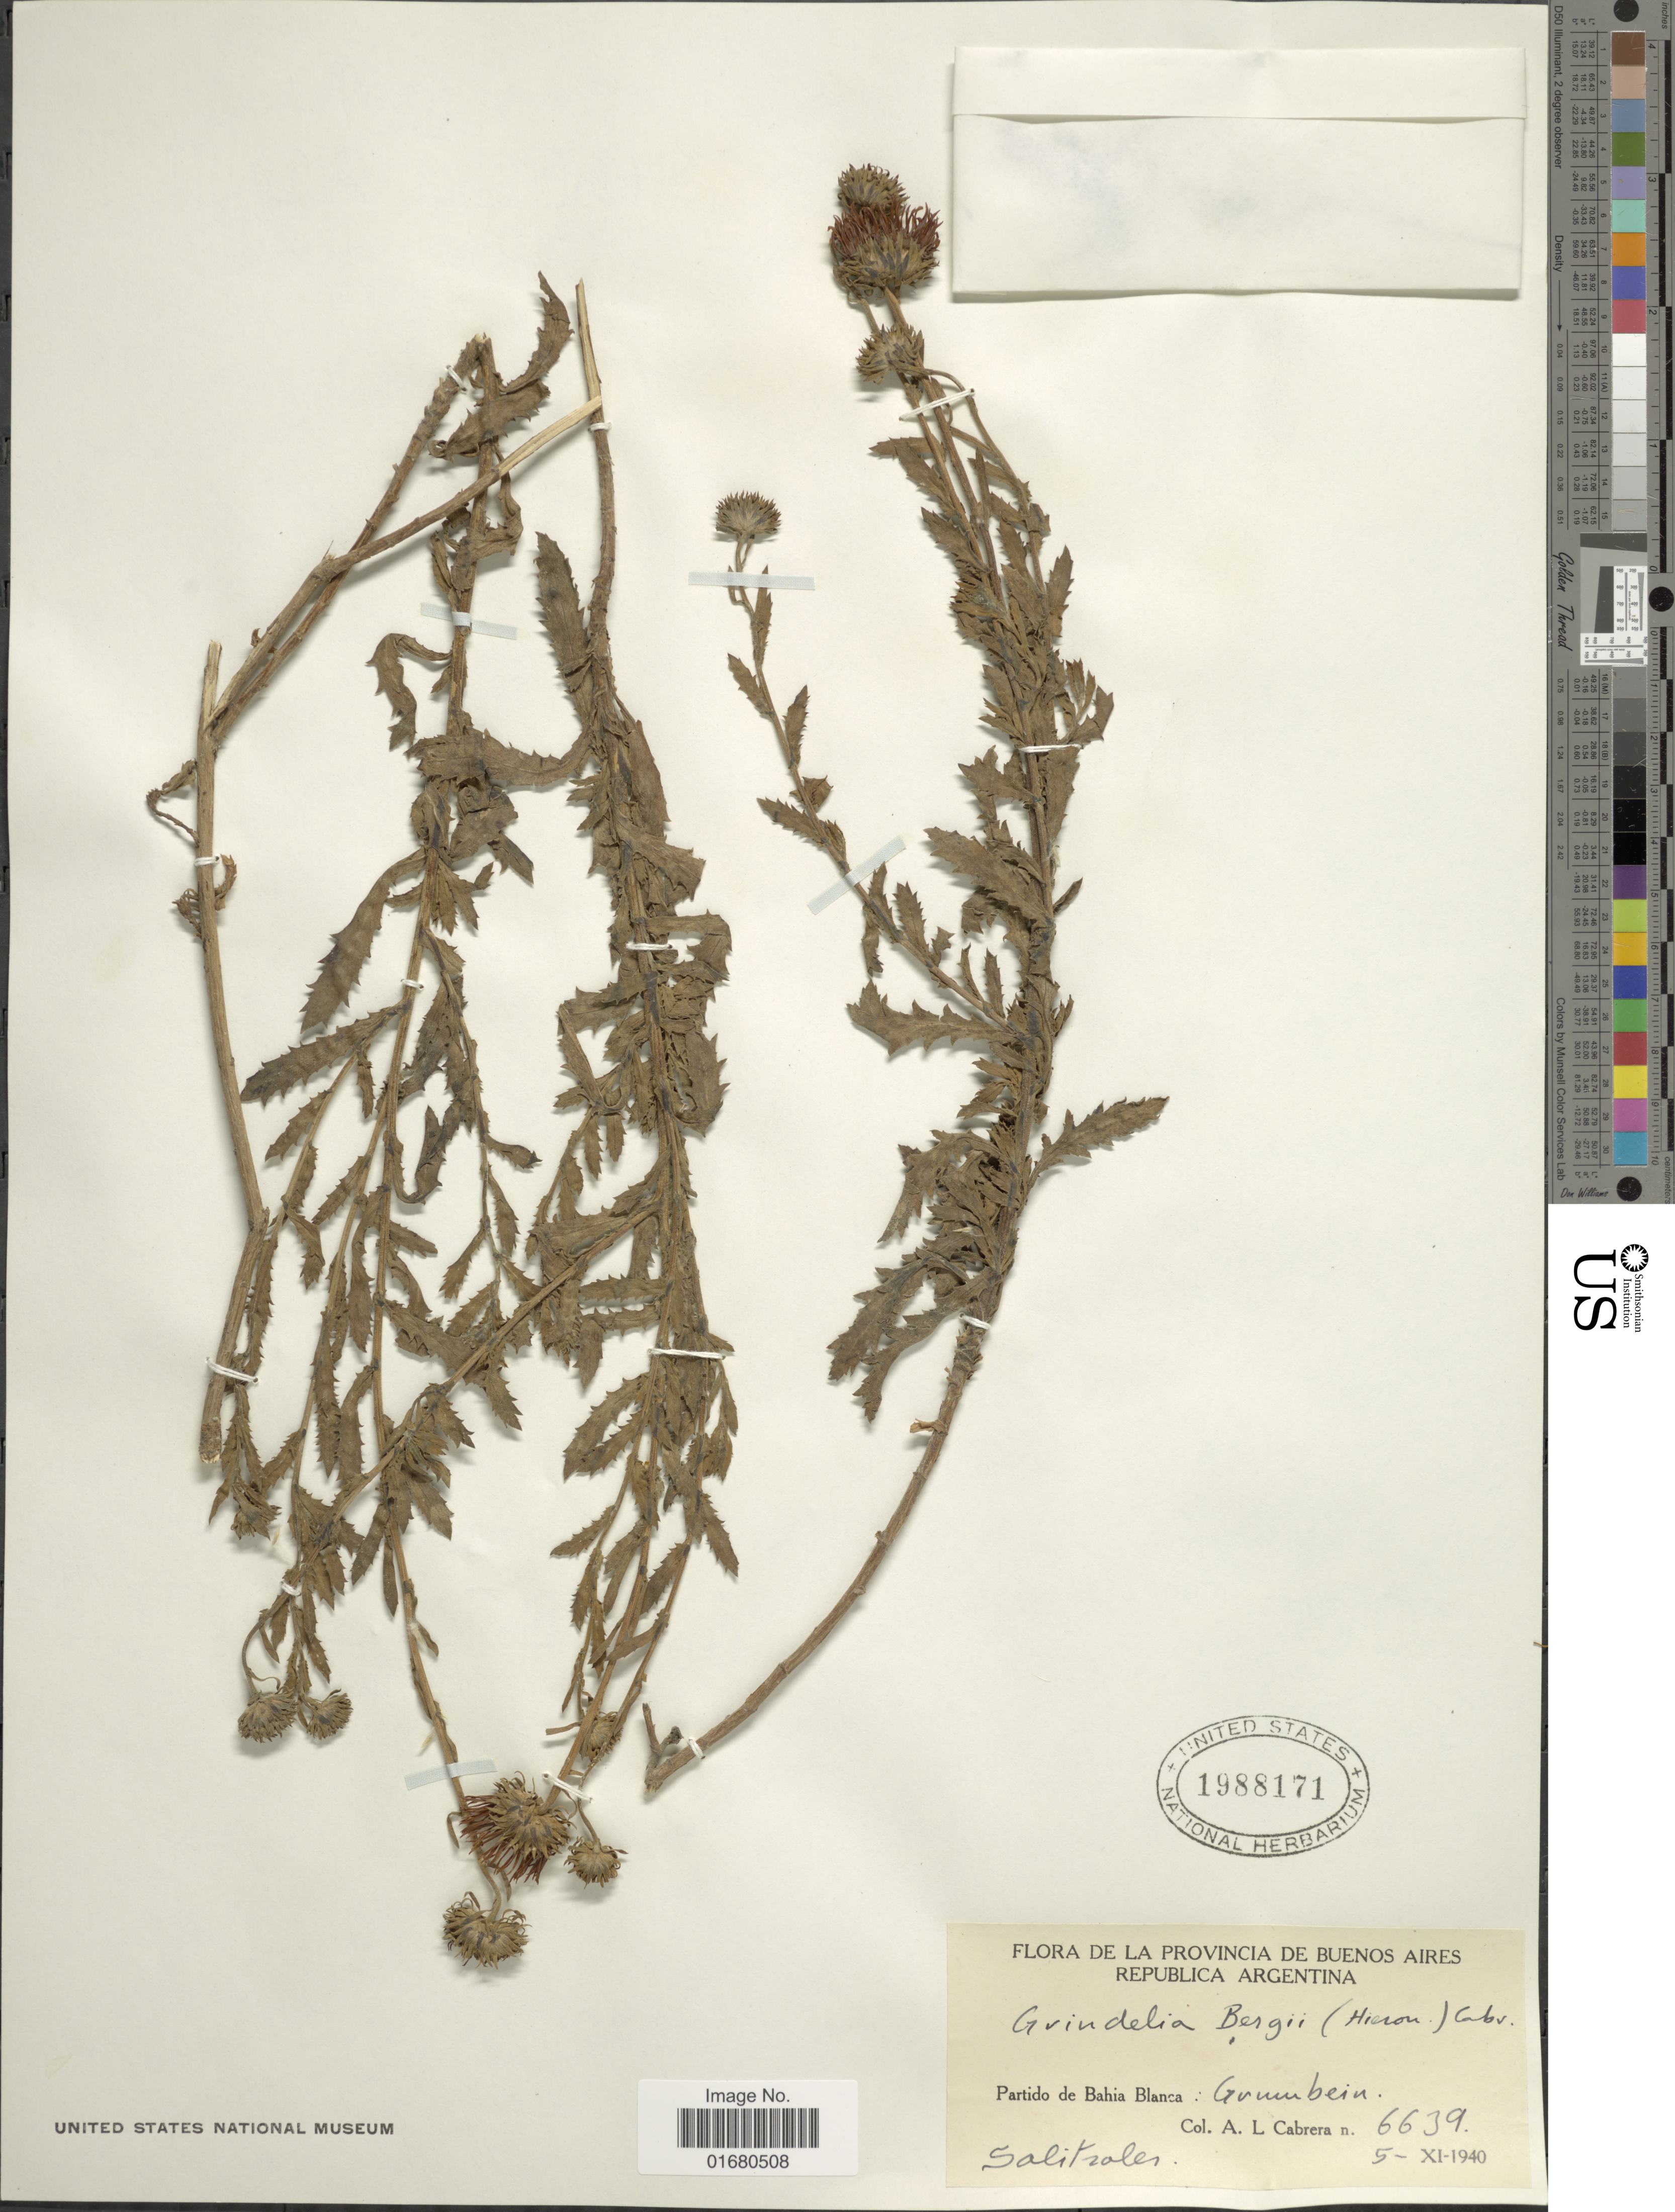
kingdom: Plantae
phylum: Tracheophyta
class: Magnoliopsida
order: Asterales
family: Asteraceae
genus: Grindelia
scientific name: Grindelia brachystephana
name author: Griseb.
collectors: A. L. Cabrera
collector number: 6639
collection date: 1940-11-05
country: Argentina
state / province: Buenos Aires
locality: Partido de Bahia Blanca: Gurugu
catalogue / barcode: US 1988171